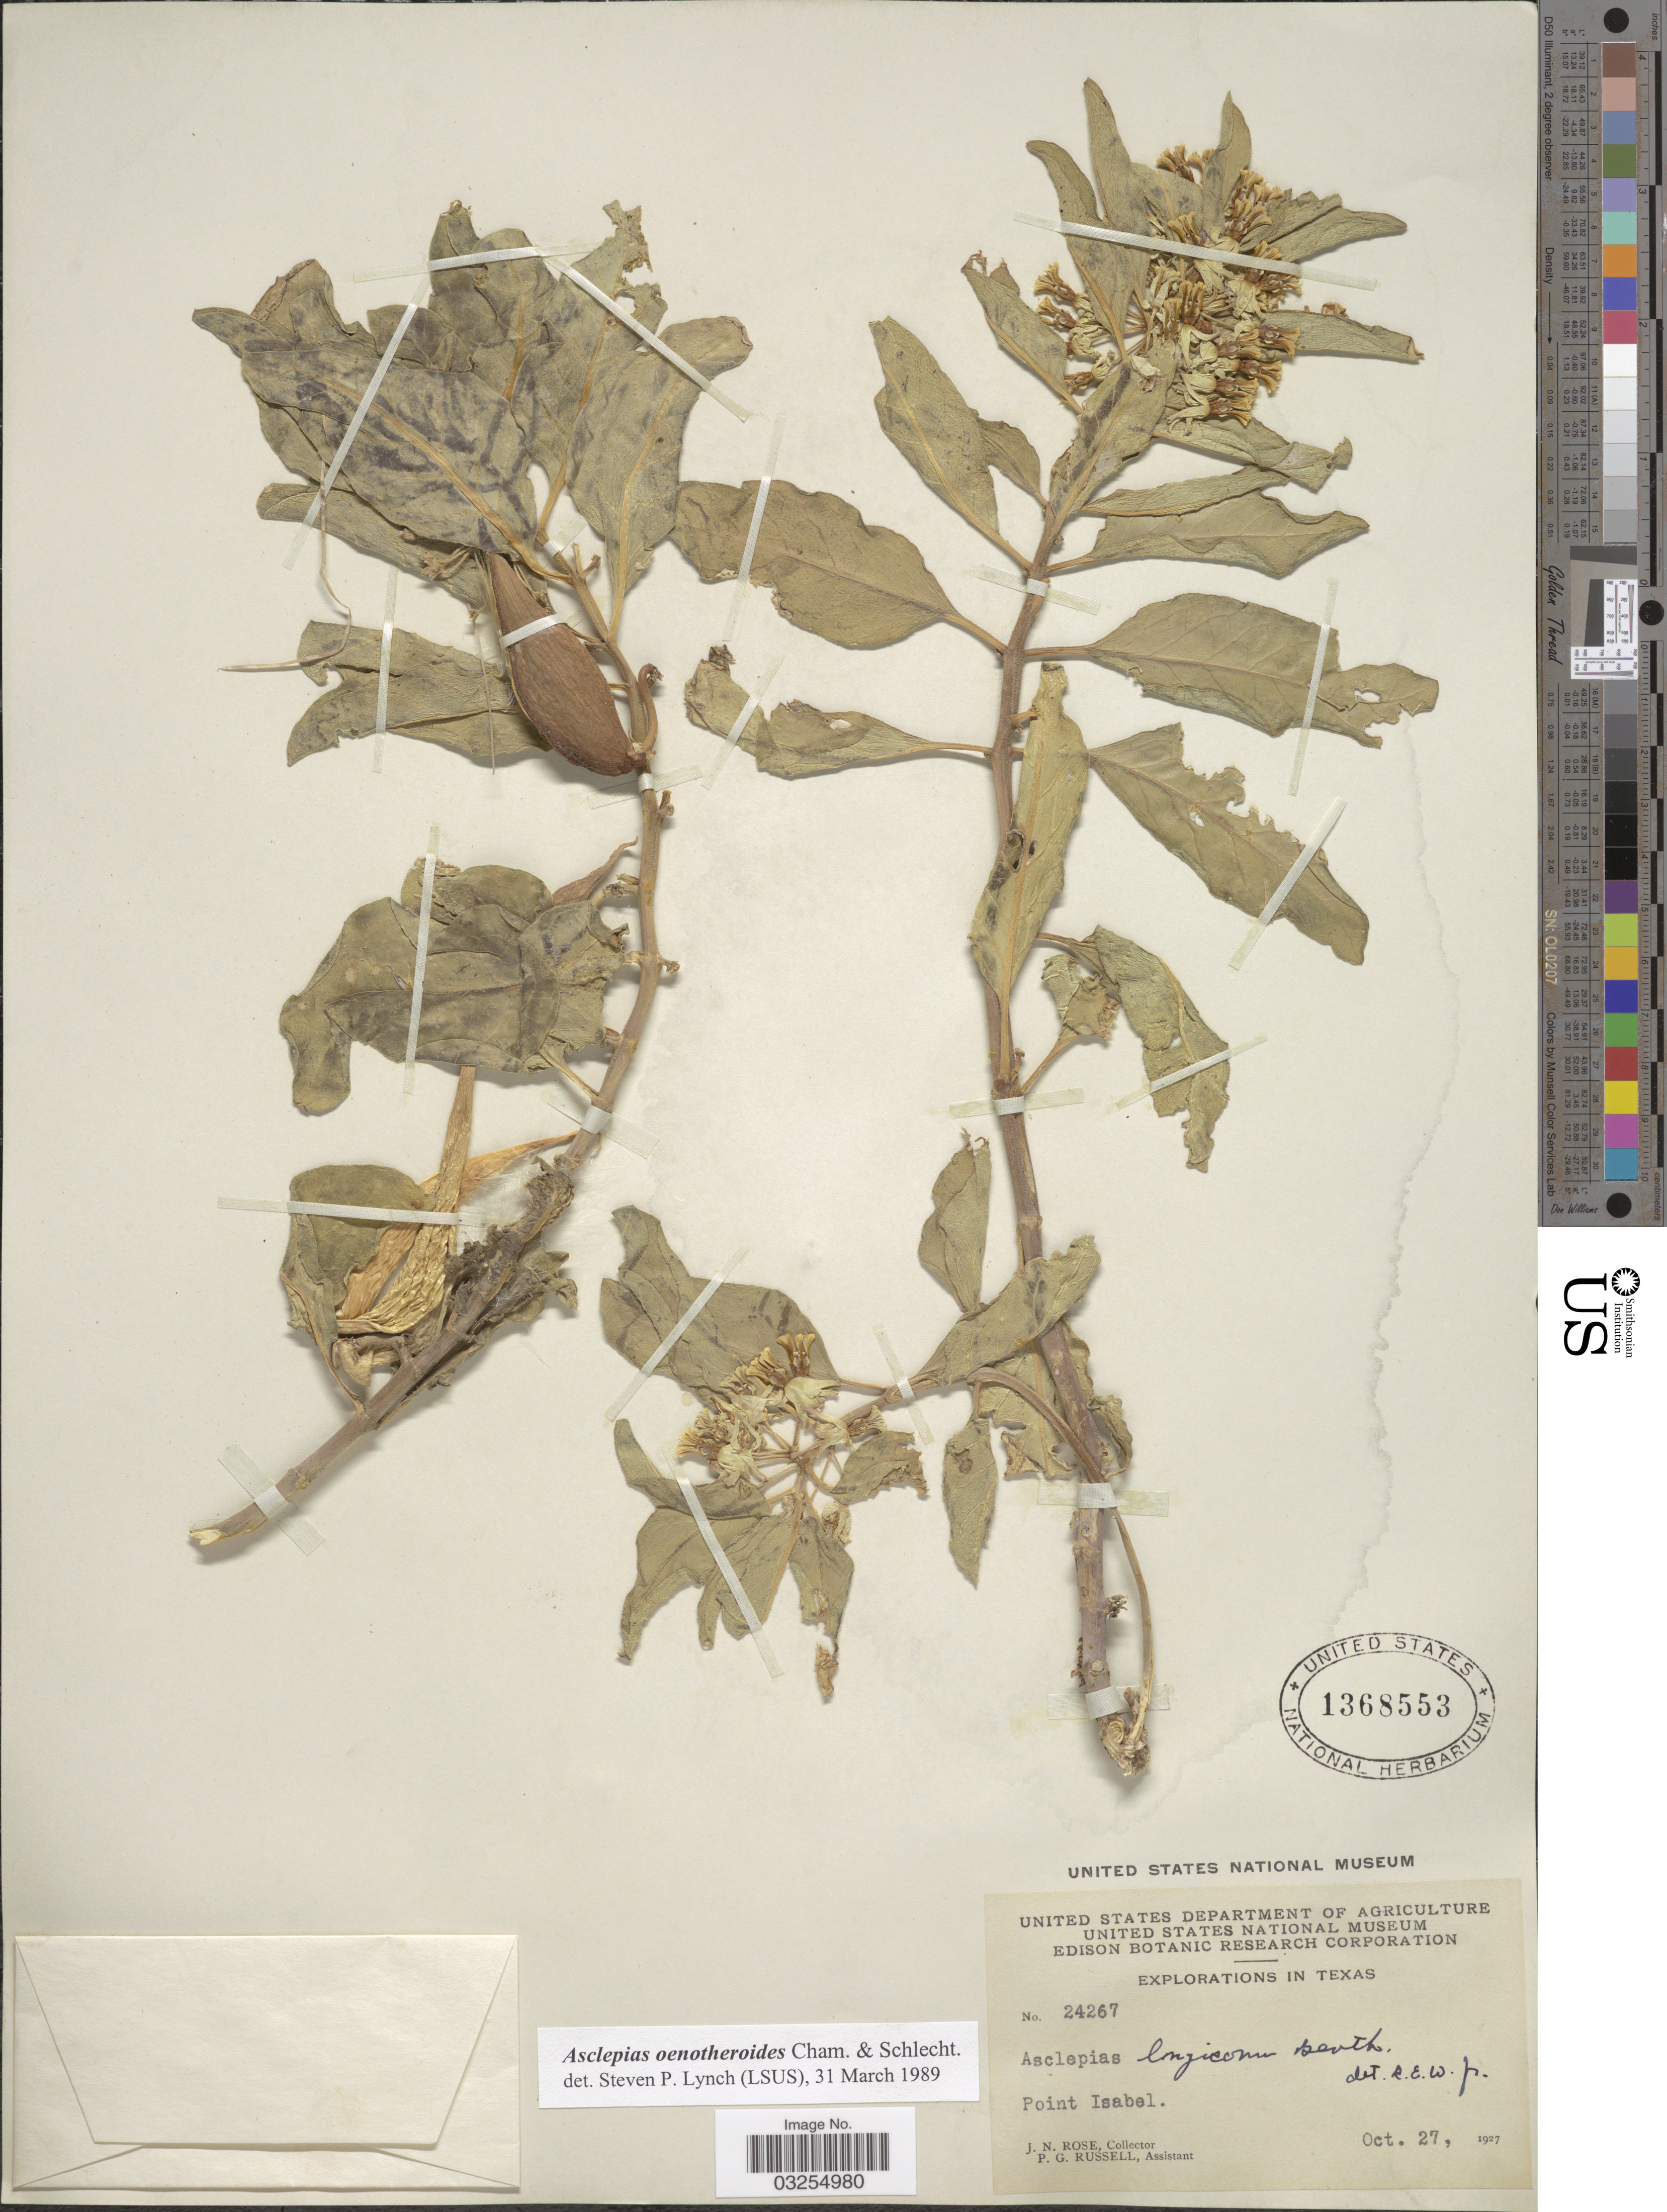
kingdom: Plantae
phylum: Tracheophyta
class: Magnoliopsida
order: Gentianales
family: Apocynaceae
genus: Asclepias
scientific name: Asclepias oenotheroides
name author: Schltdl. & Cham.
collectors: J. N. Rose & P. G. Russell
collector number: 24267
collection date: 1927-10-27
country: United States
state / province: Texas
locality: Point Isabel.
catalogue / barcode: US 1368553